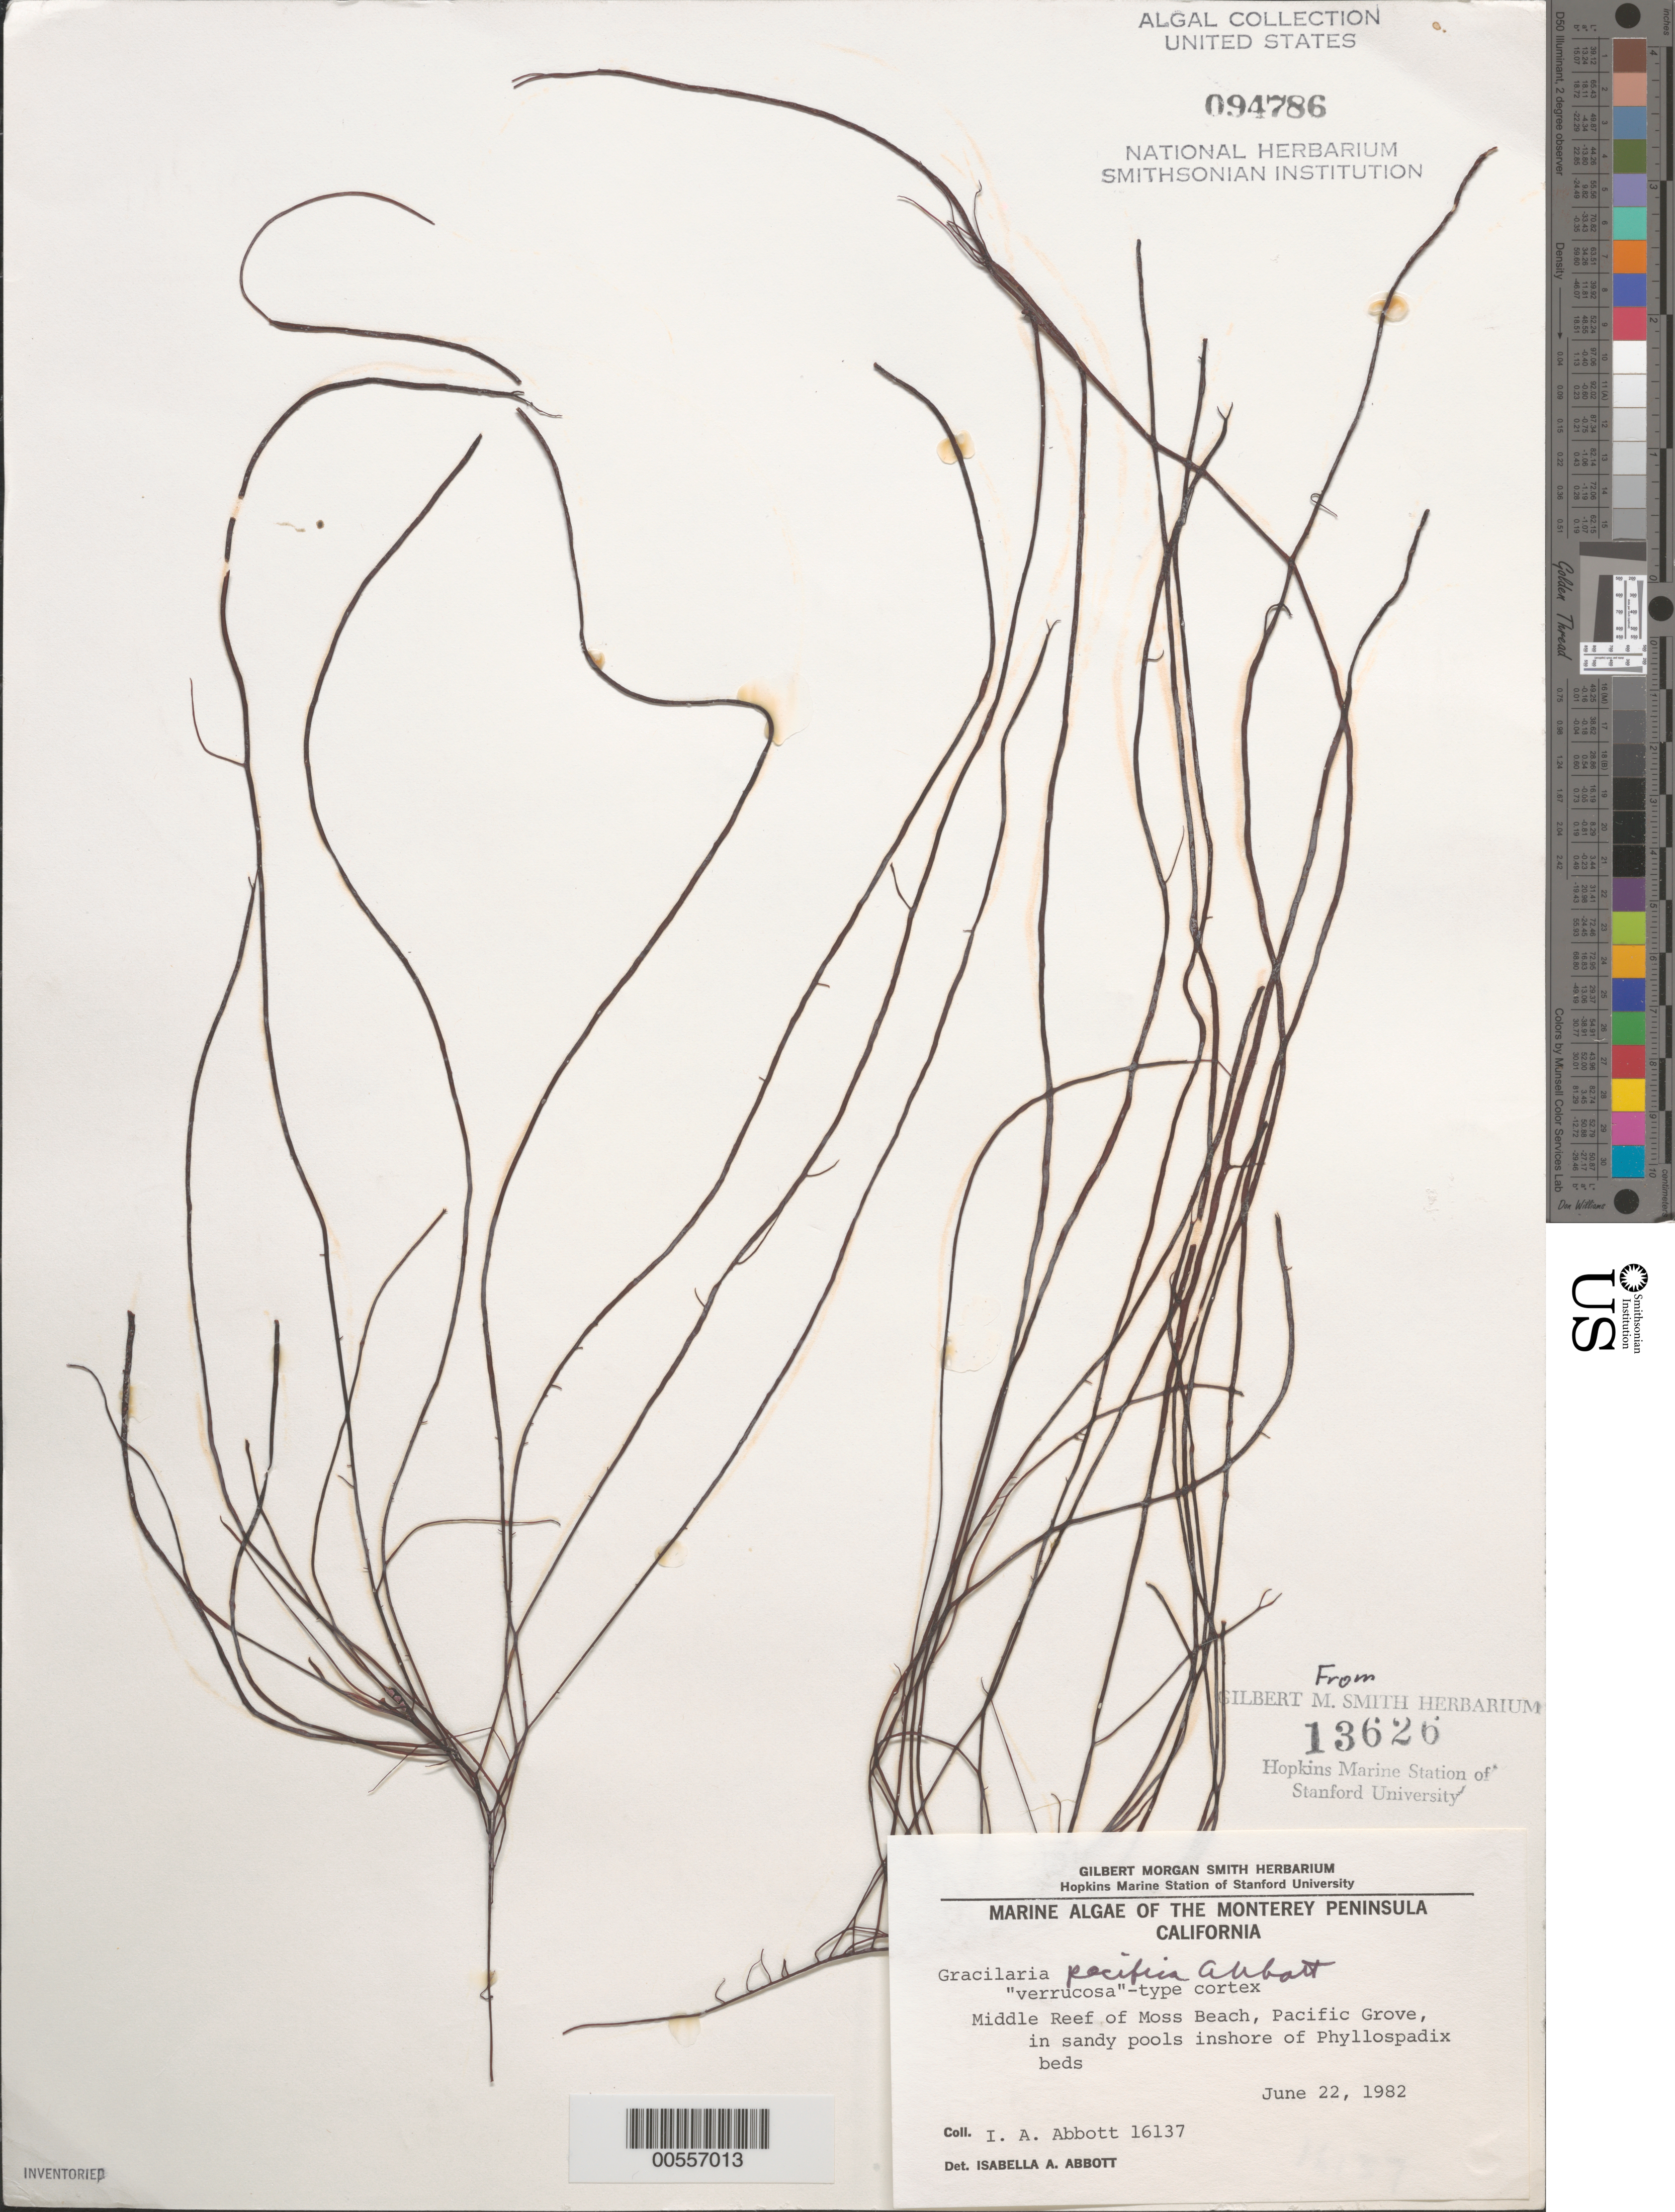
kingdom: Plantae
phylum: Rhodophyta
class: Florideophyceae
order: Gracilariales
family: Gracilariaceae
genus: Gracilaria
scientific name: Gracilaria pacifica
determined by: Abbott, Isabella A.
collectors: I. A. Abbott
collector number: IAA 16137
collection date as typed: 22 Jun 1982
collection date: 1982-06-22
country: United States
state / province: California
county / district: Monterey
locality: Middle Reef of Moss Beach, Pacific Grove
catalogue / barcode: US 94786